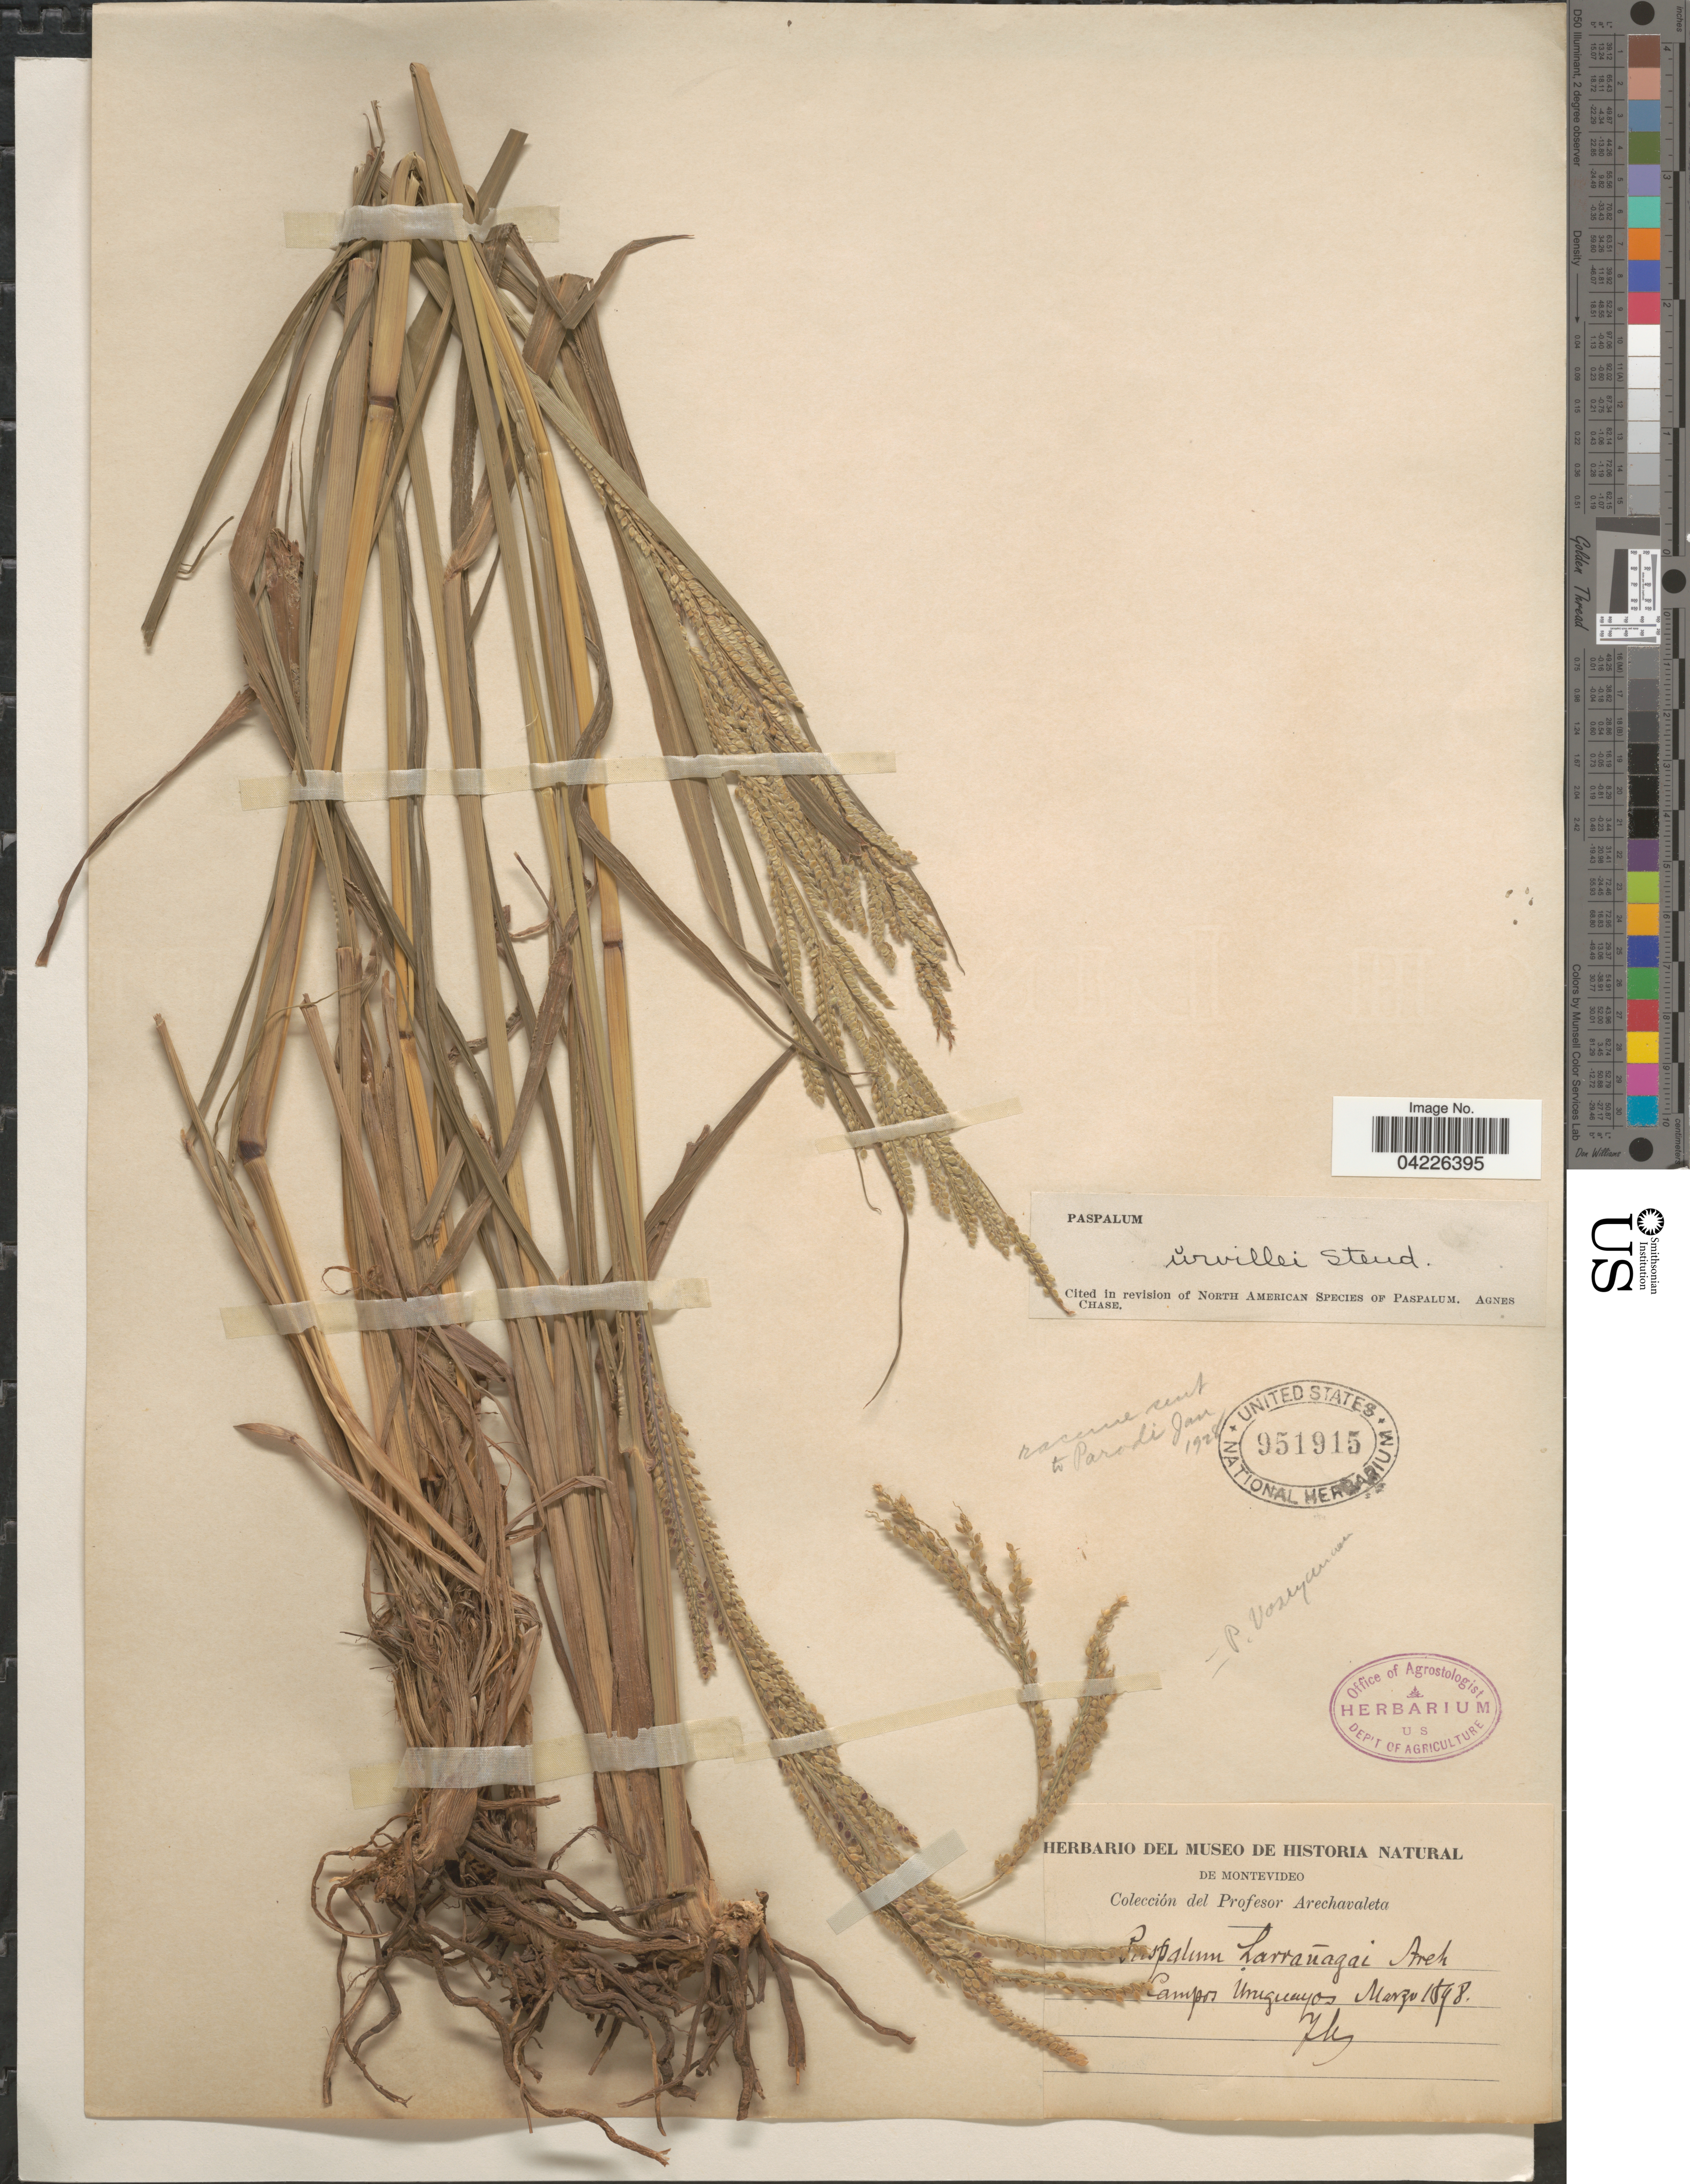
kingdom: Plantae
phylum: Tracheophyta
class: Liliopsida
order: Poales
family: Poaceae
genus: Paspalum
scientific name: Paspalum urvillei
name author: Steud.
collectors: J. Arechavaleta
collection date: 1898-03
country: Uruguay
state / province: Montevideo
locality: Campos Uruguayos.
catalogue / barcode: US 951915